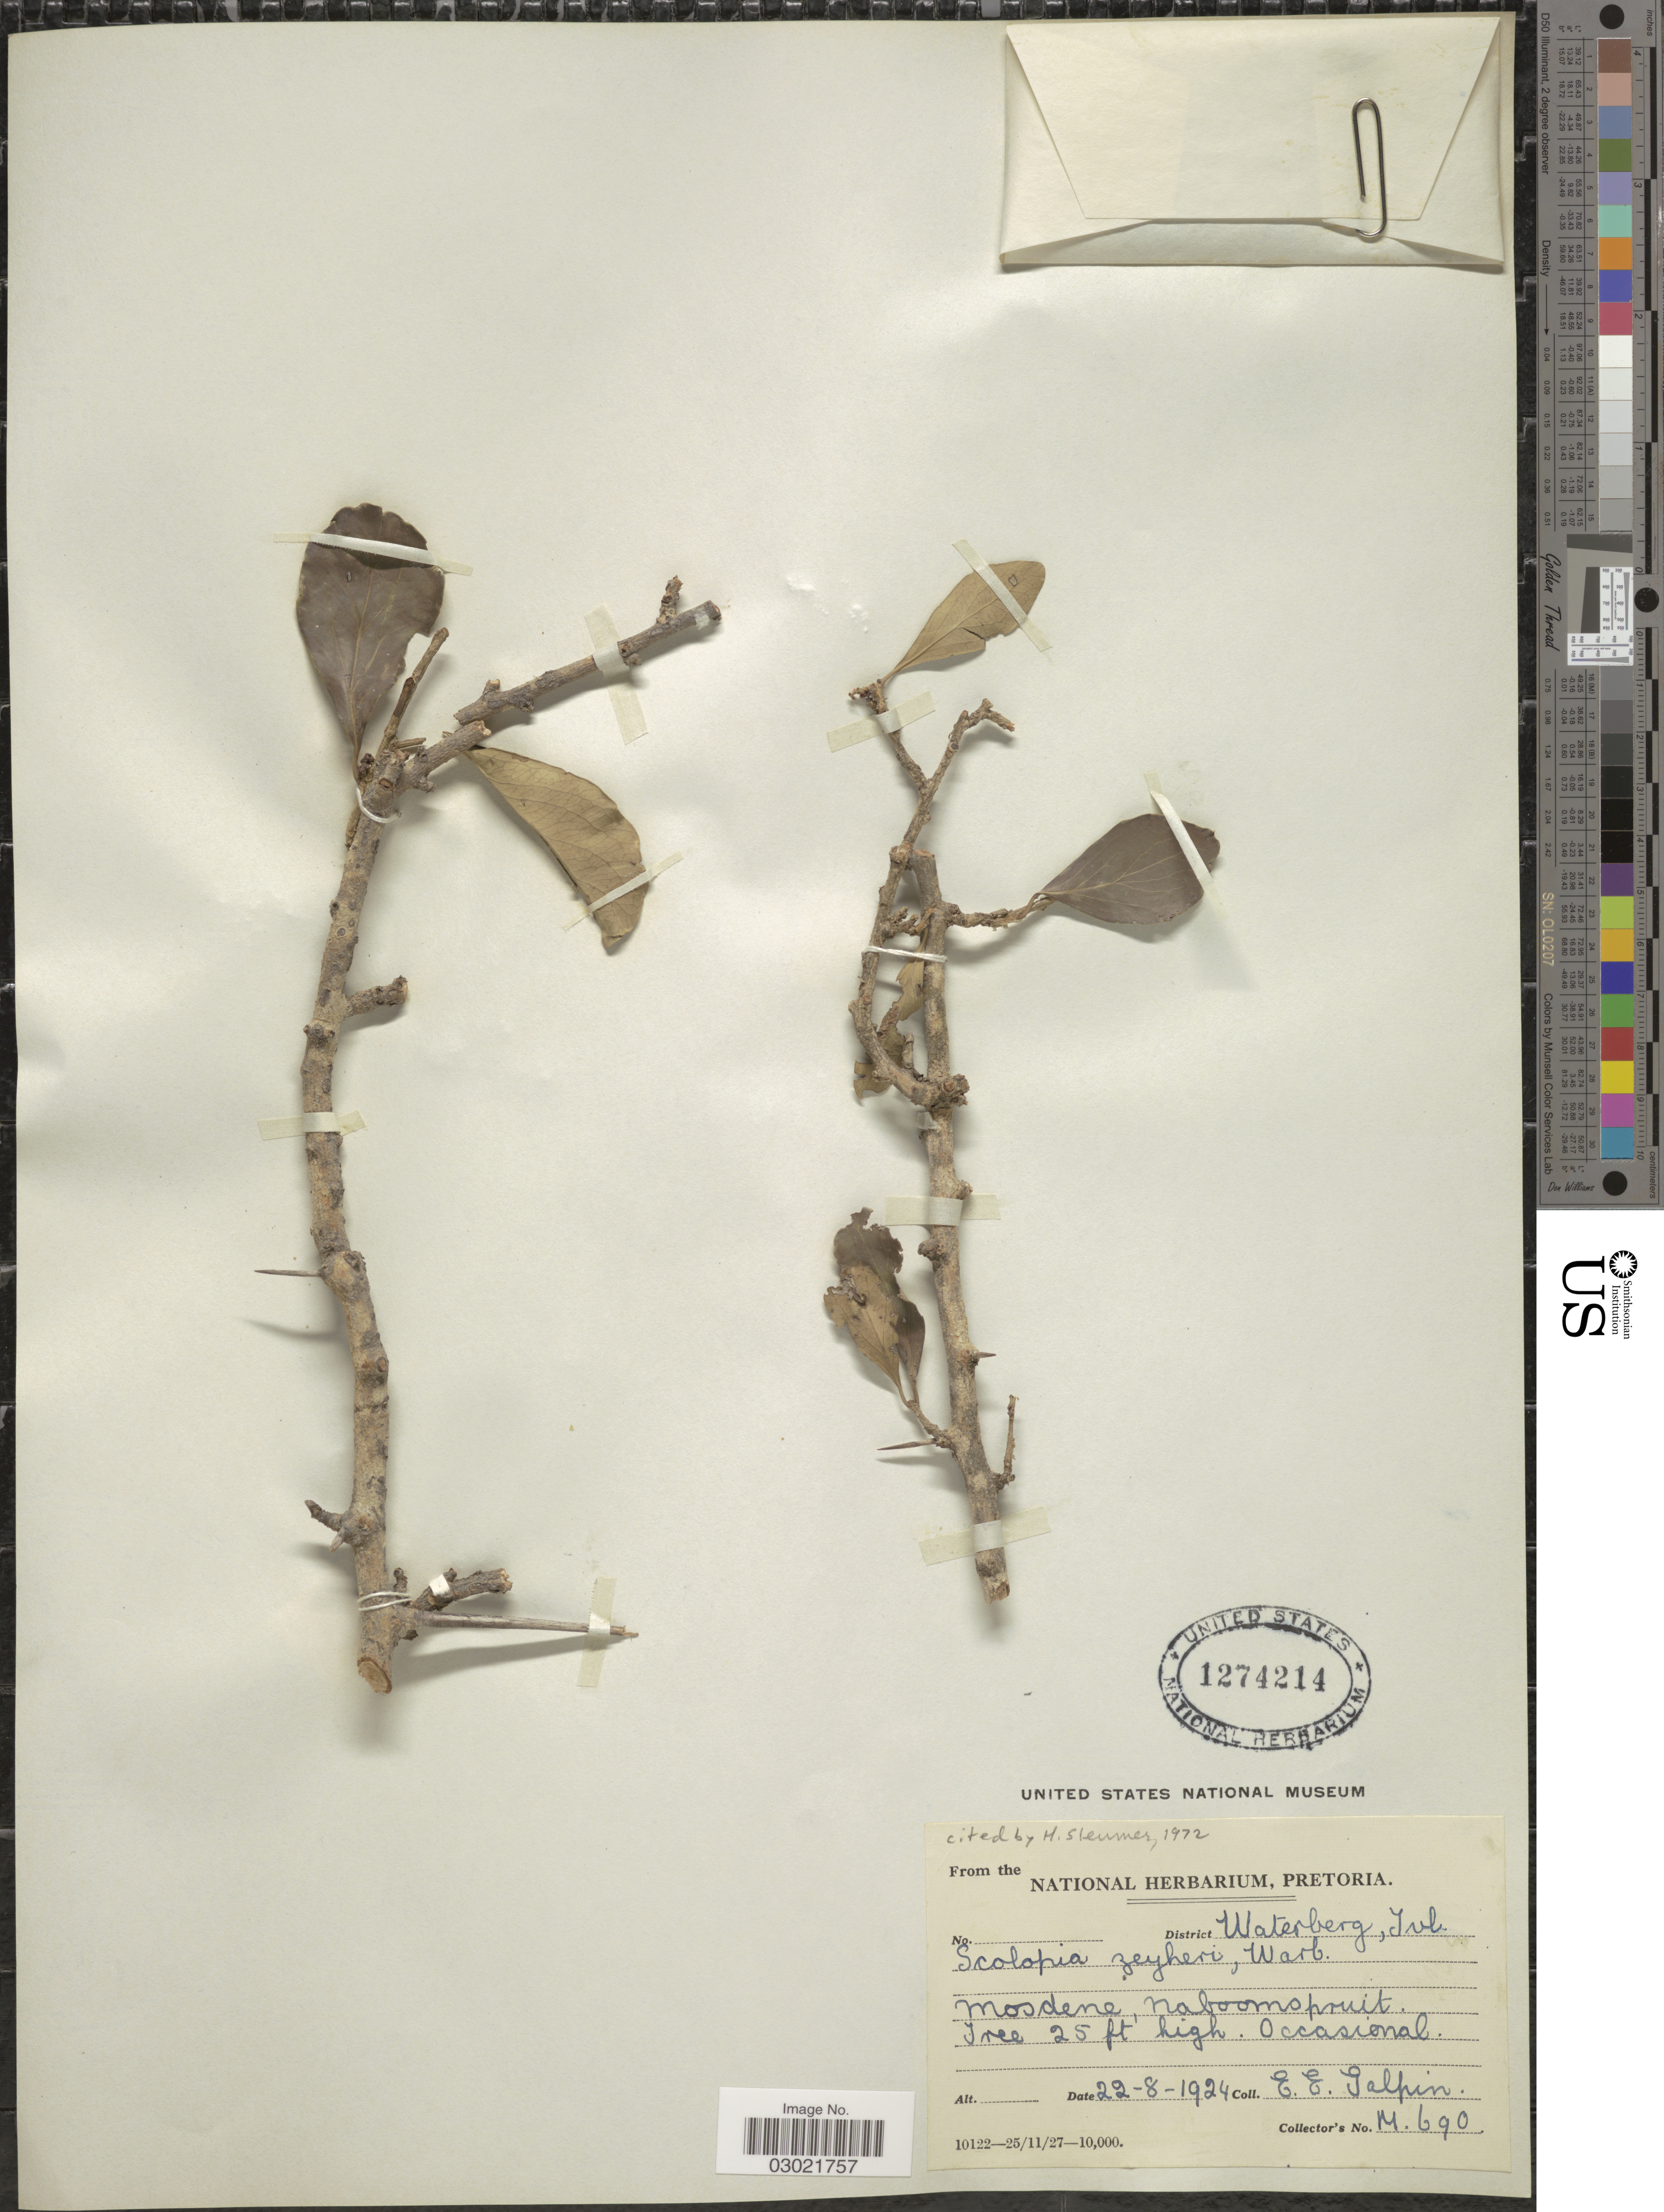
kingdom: Plantae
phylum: Tracheophyta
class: Magnoliopsida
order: Malpighiales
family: Salicaceae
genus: Scolopia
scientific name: Scolopia zeyheri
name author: (Nees) Szyszyl.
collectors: E. Galpin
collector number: M 690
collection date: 1924-08-22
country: South Africa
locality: District Waterberg.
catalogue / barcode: US 1274214